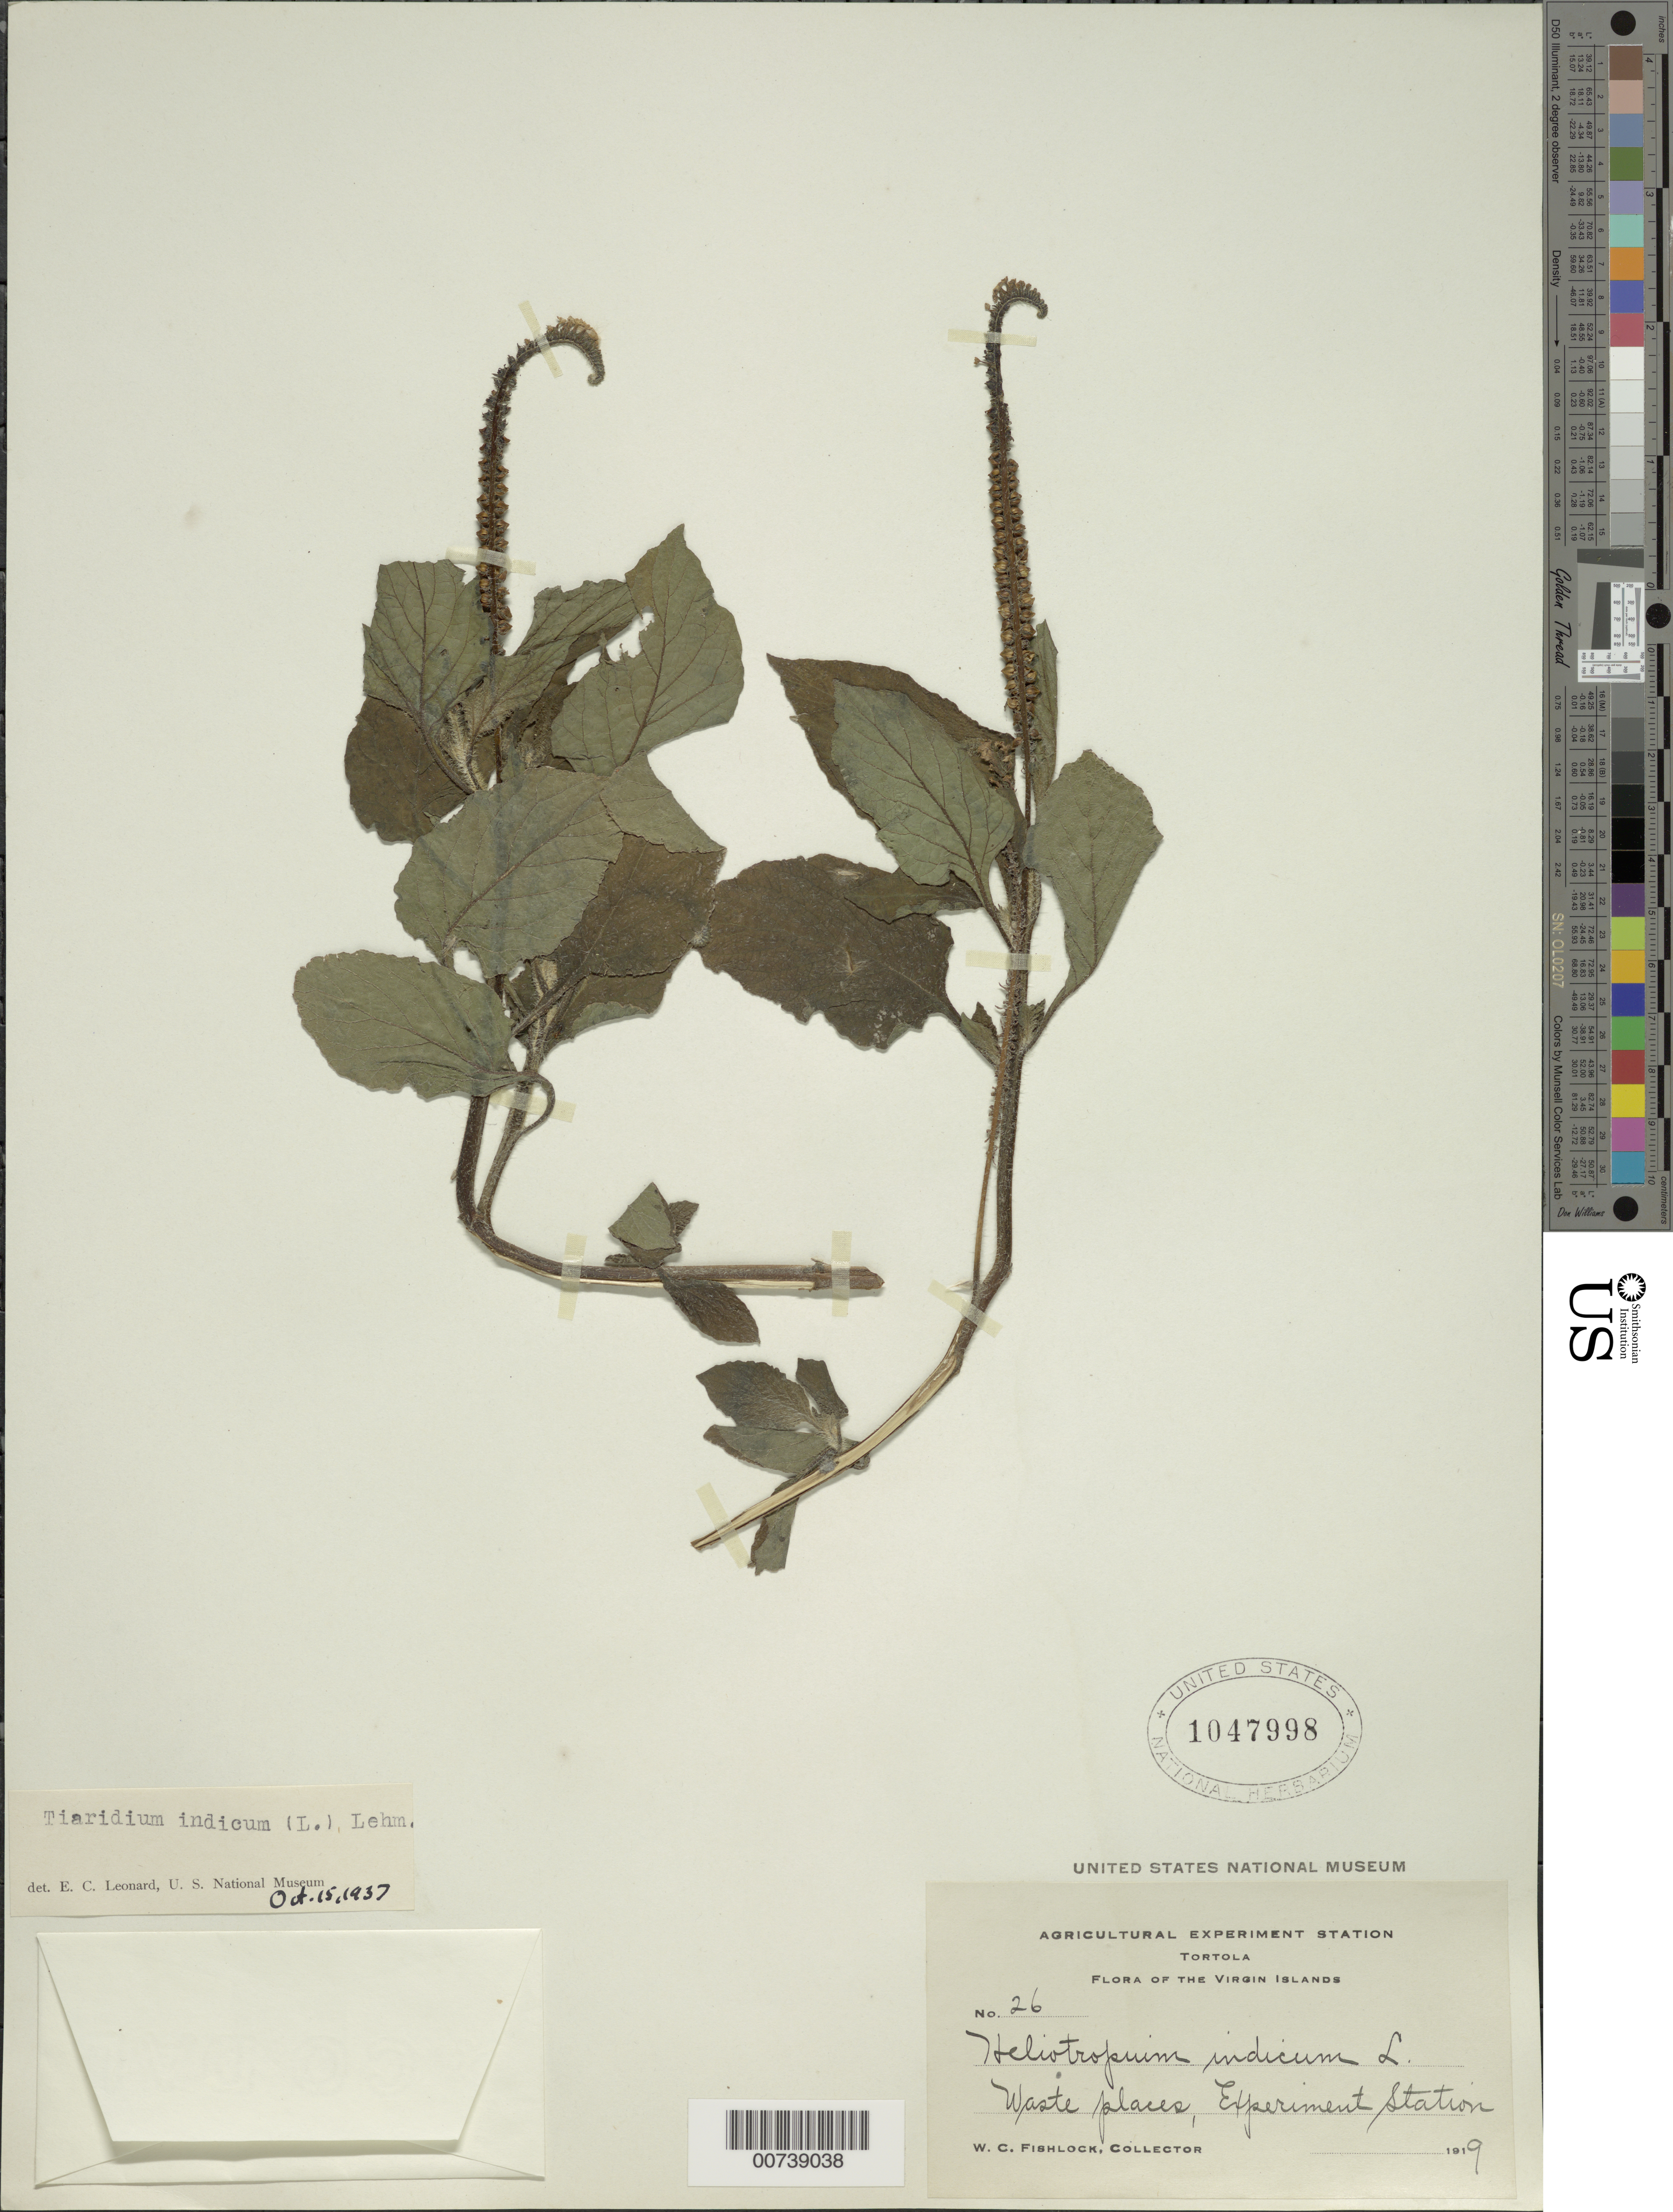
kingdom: Plantae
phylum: Tracheophyta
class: Magnoliopsida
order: Boraginales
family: Heliotropiaceae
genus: Heliotropium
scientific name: Heliotropium indicum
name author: L.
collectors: W. Fishlock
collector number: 26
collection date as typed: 1919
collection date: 1919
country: British Virgin Islands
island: Tortola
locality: Experiment Station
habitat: Waste places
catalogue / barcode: US 1047998